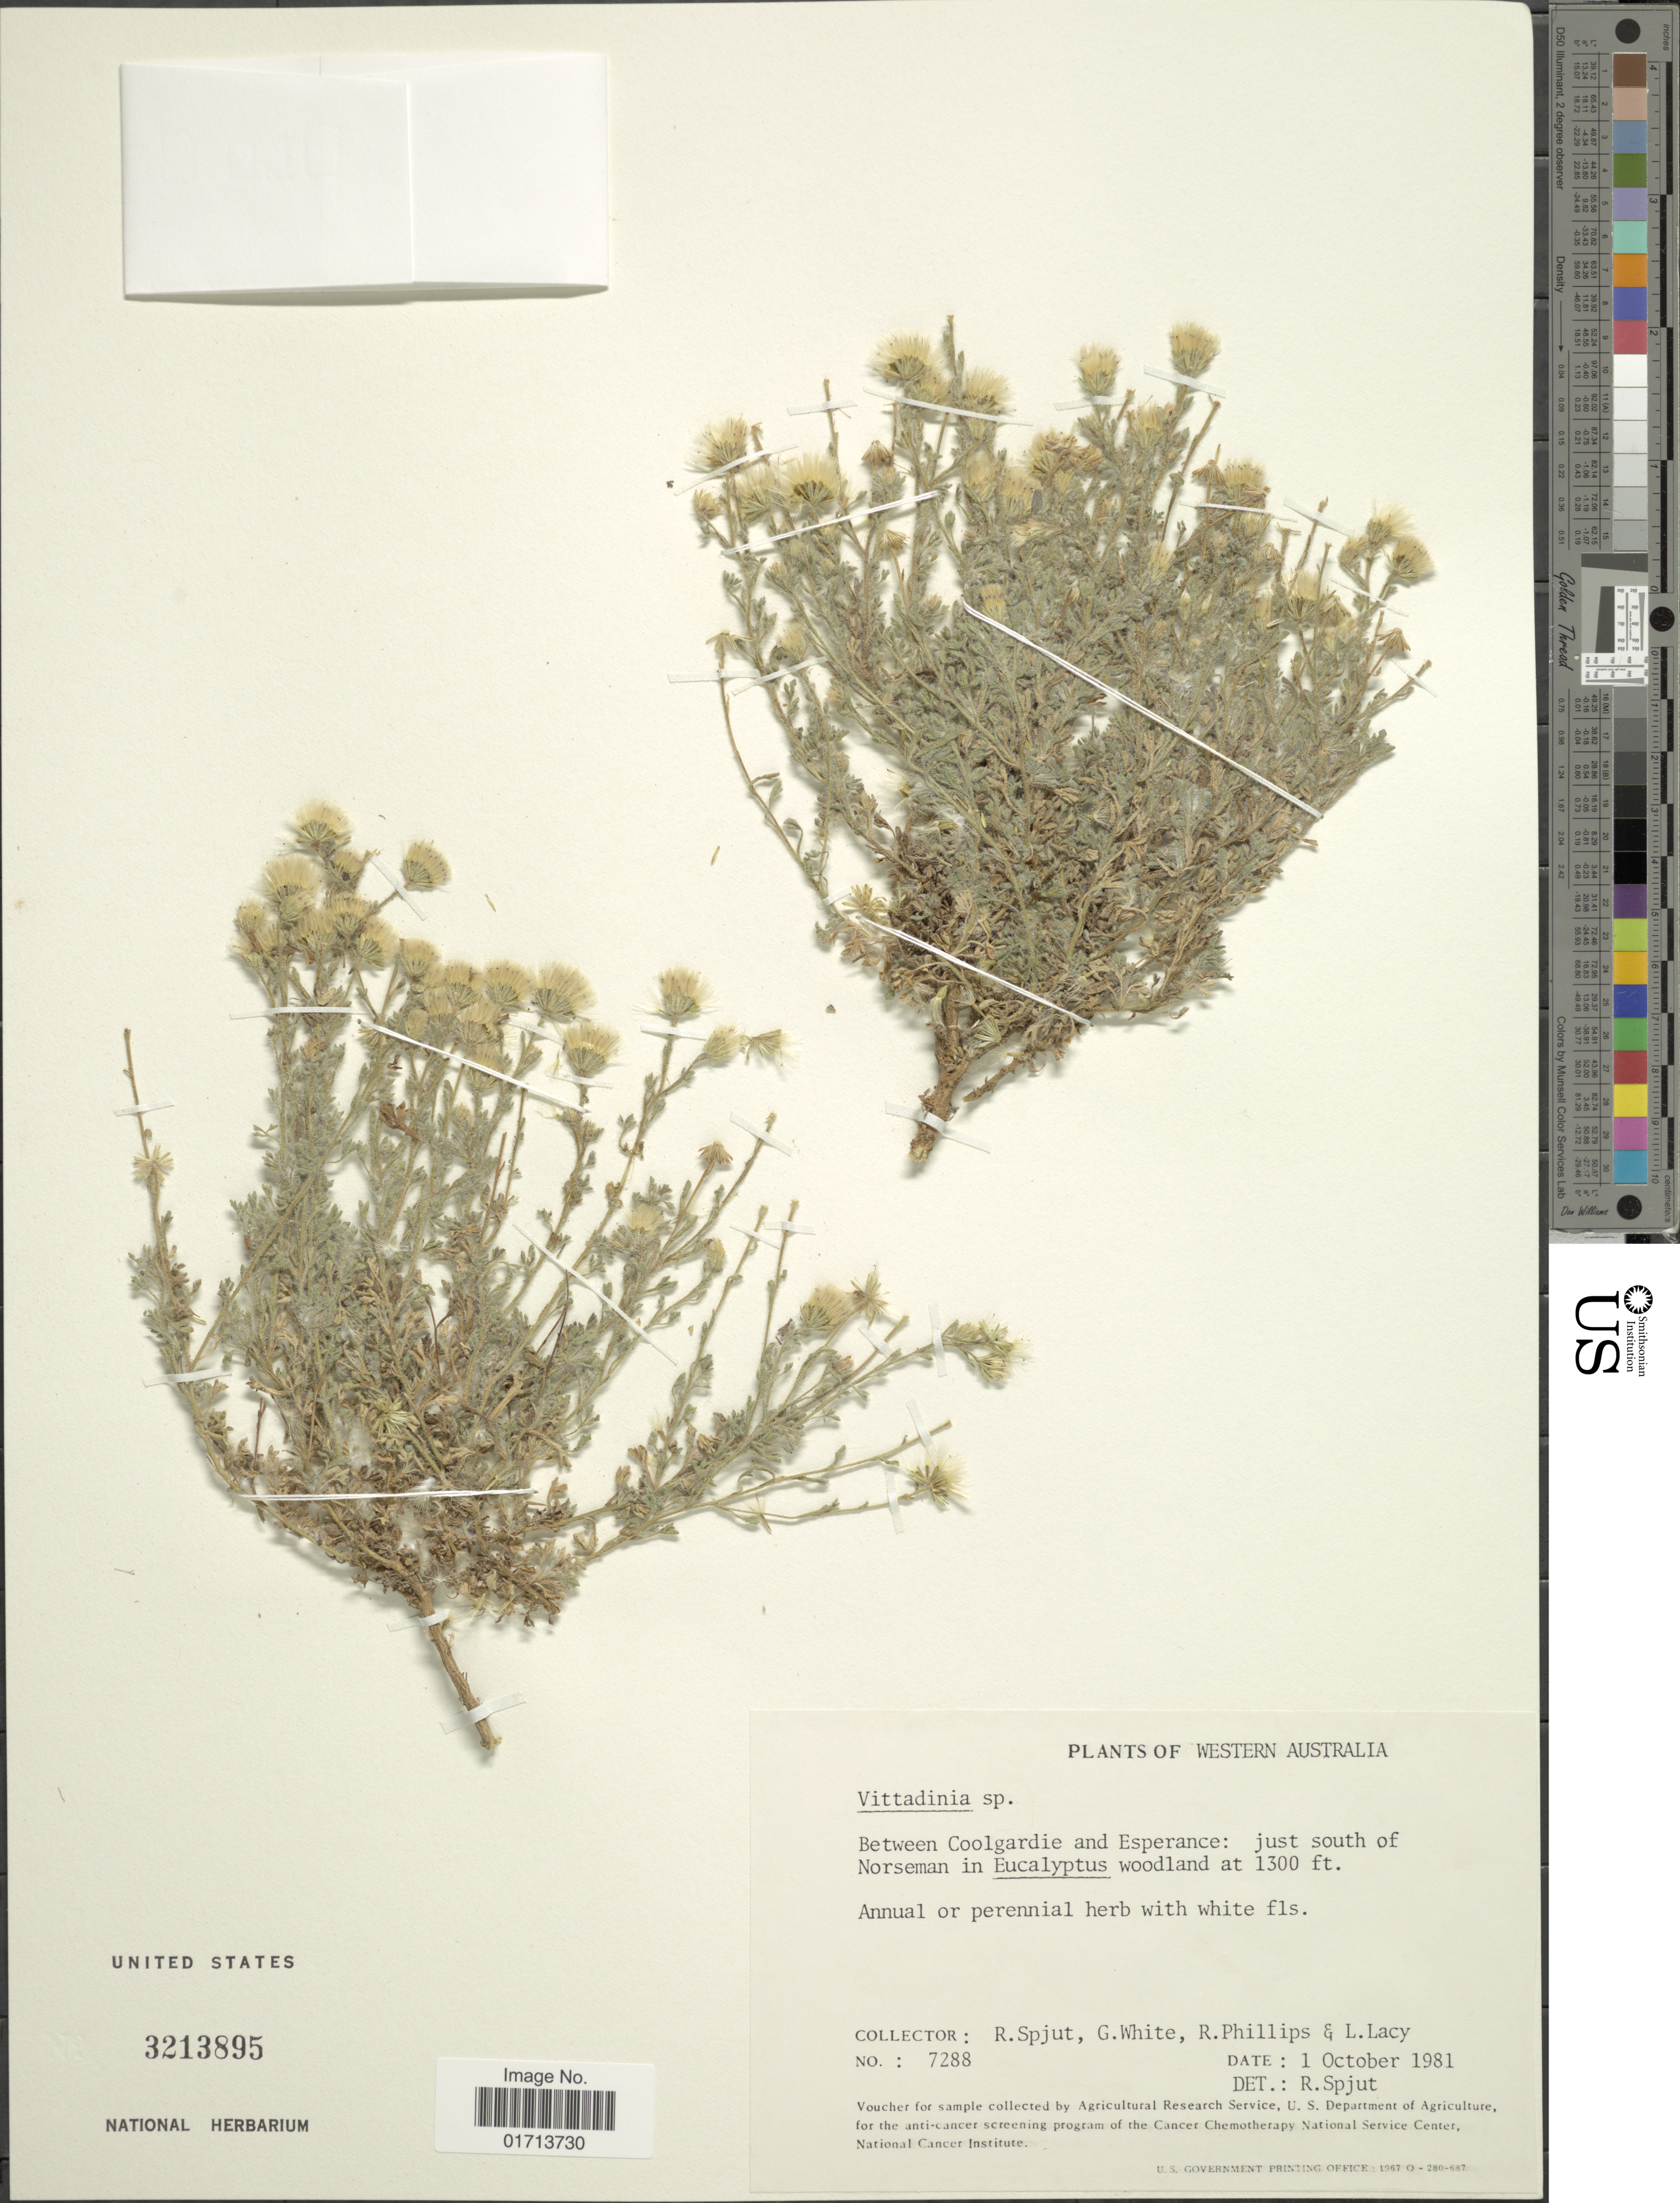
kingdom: Plantae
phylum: Tracheophyta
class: Magnoliopsida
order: Asterales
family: Asteraceae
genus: Vittadinia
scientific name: Vittadinia sp.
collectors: R. Spjut, G. White, R. Phillips & L. Lacy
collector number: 7288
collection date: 1981-10-01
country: Australia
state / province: Western Australia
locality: Between Coolgardie and Esperance: just south of Norseman in Eucalyptus woodland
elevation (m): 396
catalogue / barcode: US 3213895